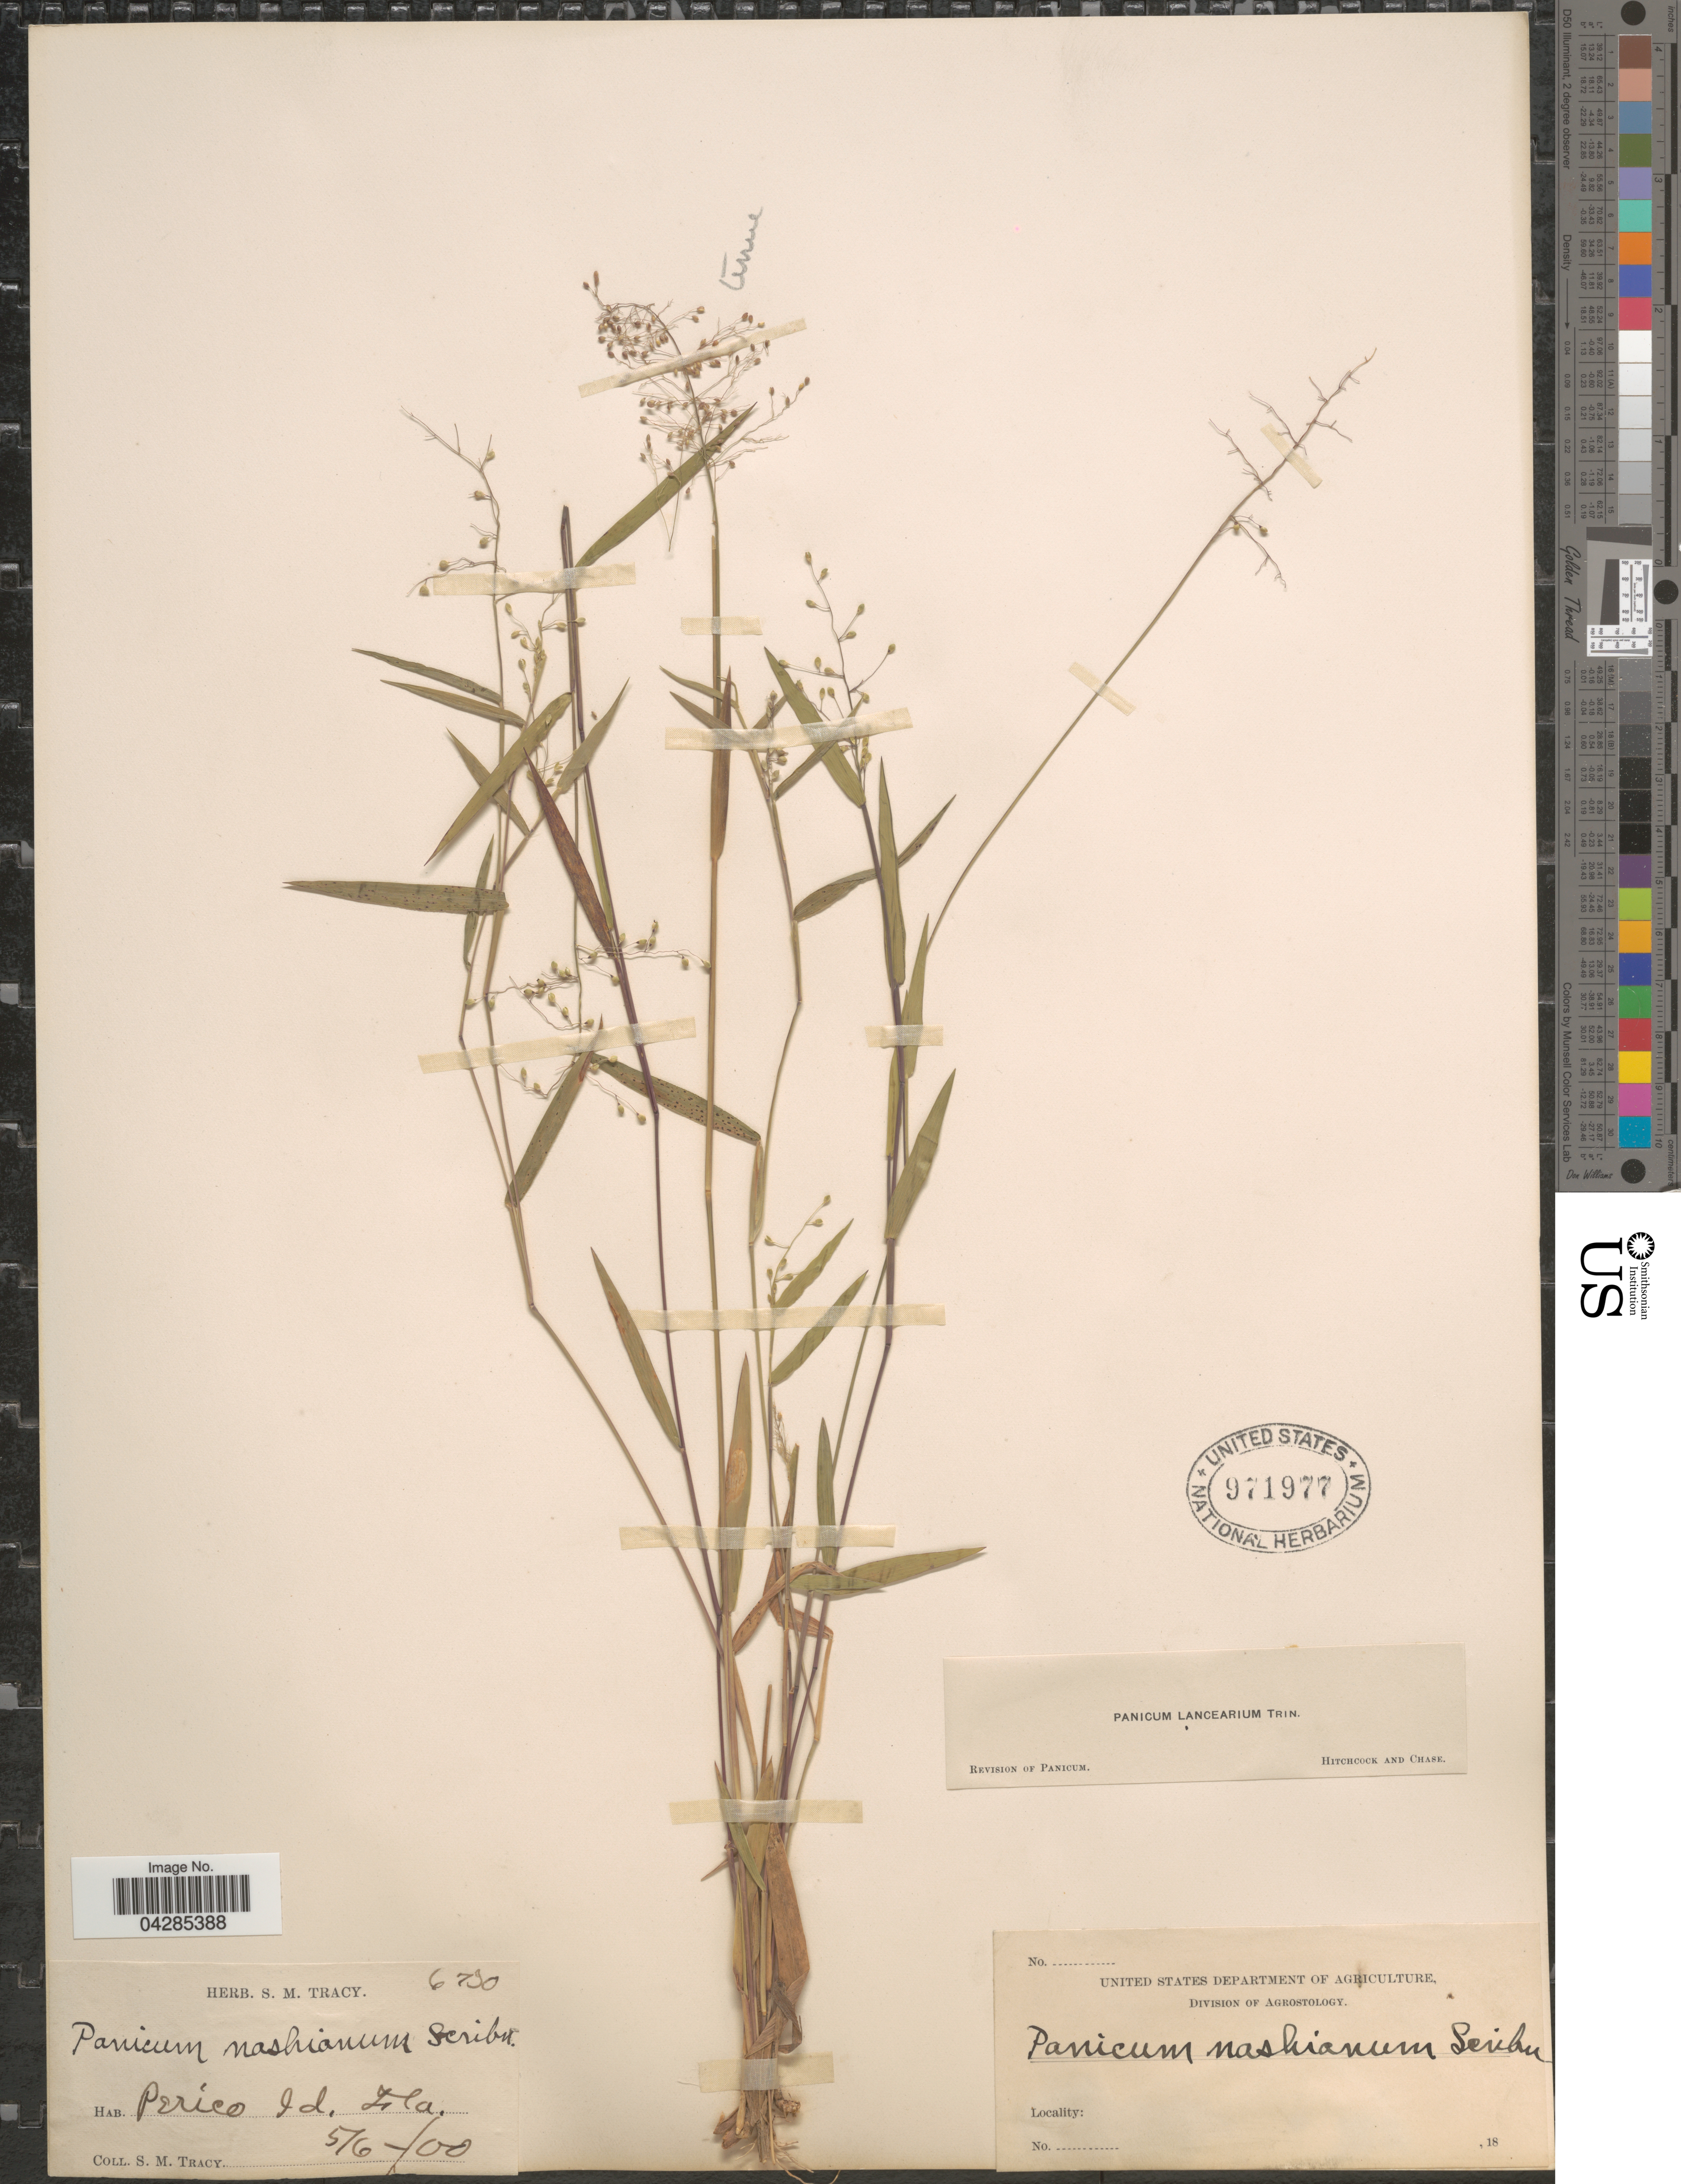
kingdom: Plantae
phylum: Tracheophyta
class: Liliopsida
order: Poales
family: Poaceae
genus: Dichanthelium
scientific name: Dichanthelium portoricense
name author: (Desv. ex Ham.) B.F. Hansen & Wunderlin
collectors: S. M. Tracy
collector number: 6730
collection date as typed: Transcribed d/m/y: 6/5/0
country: United States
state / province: Florida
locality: Perico Id.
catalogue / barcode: US 971977